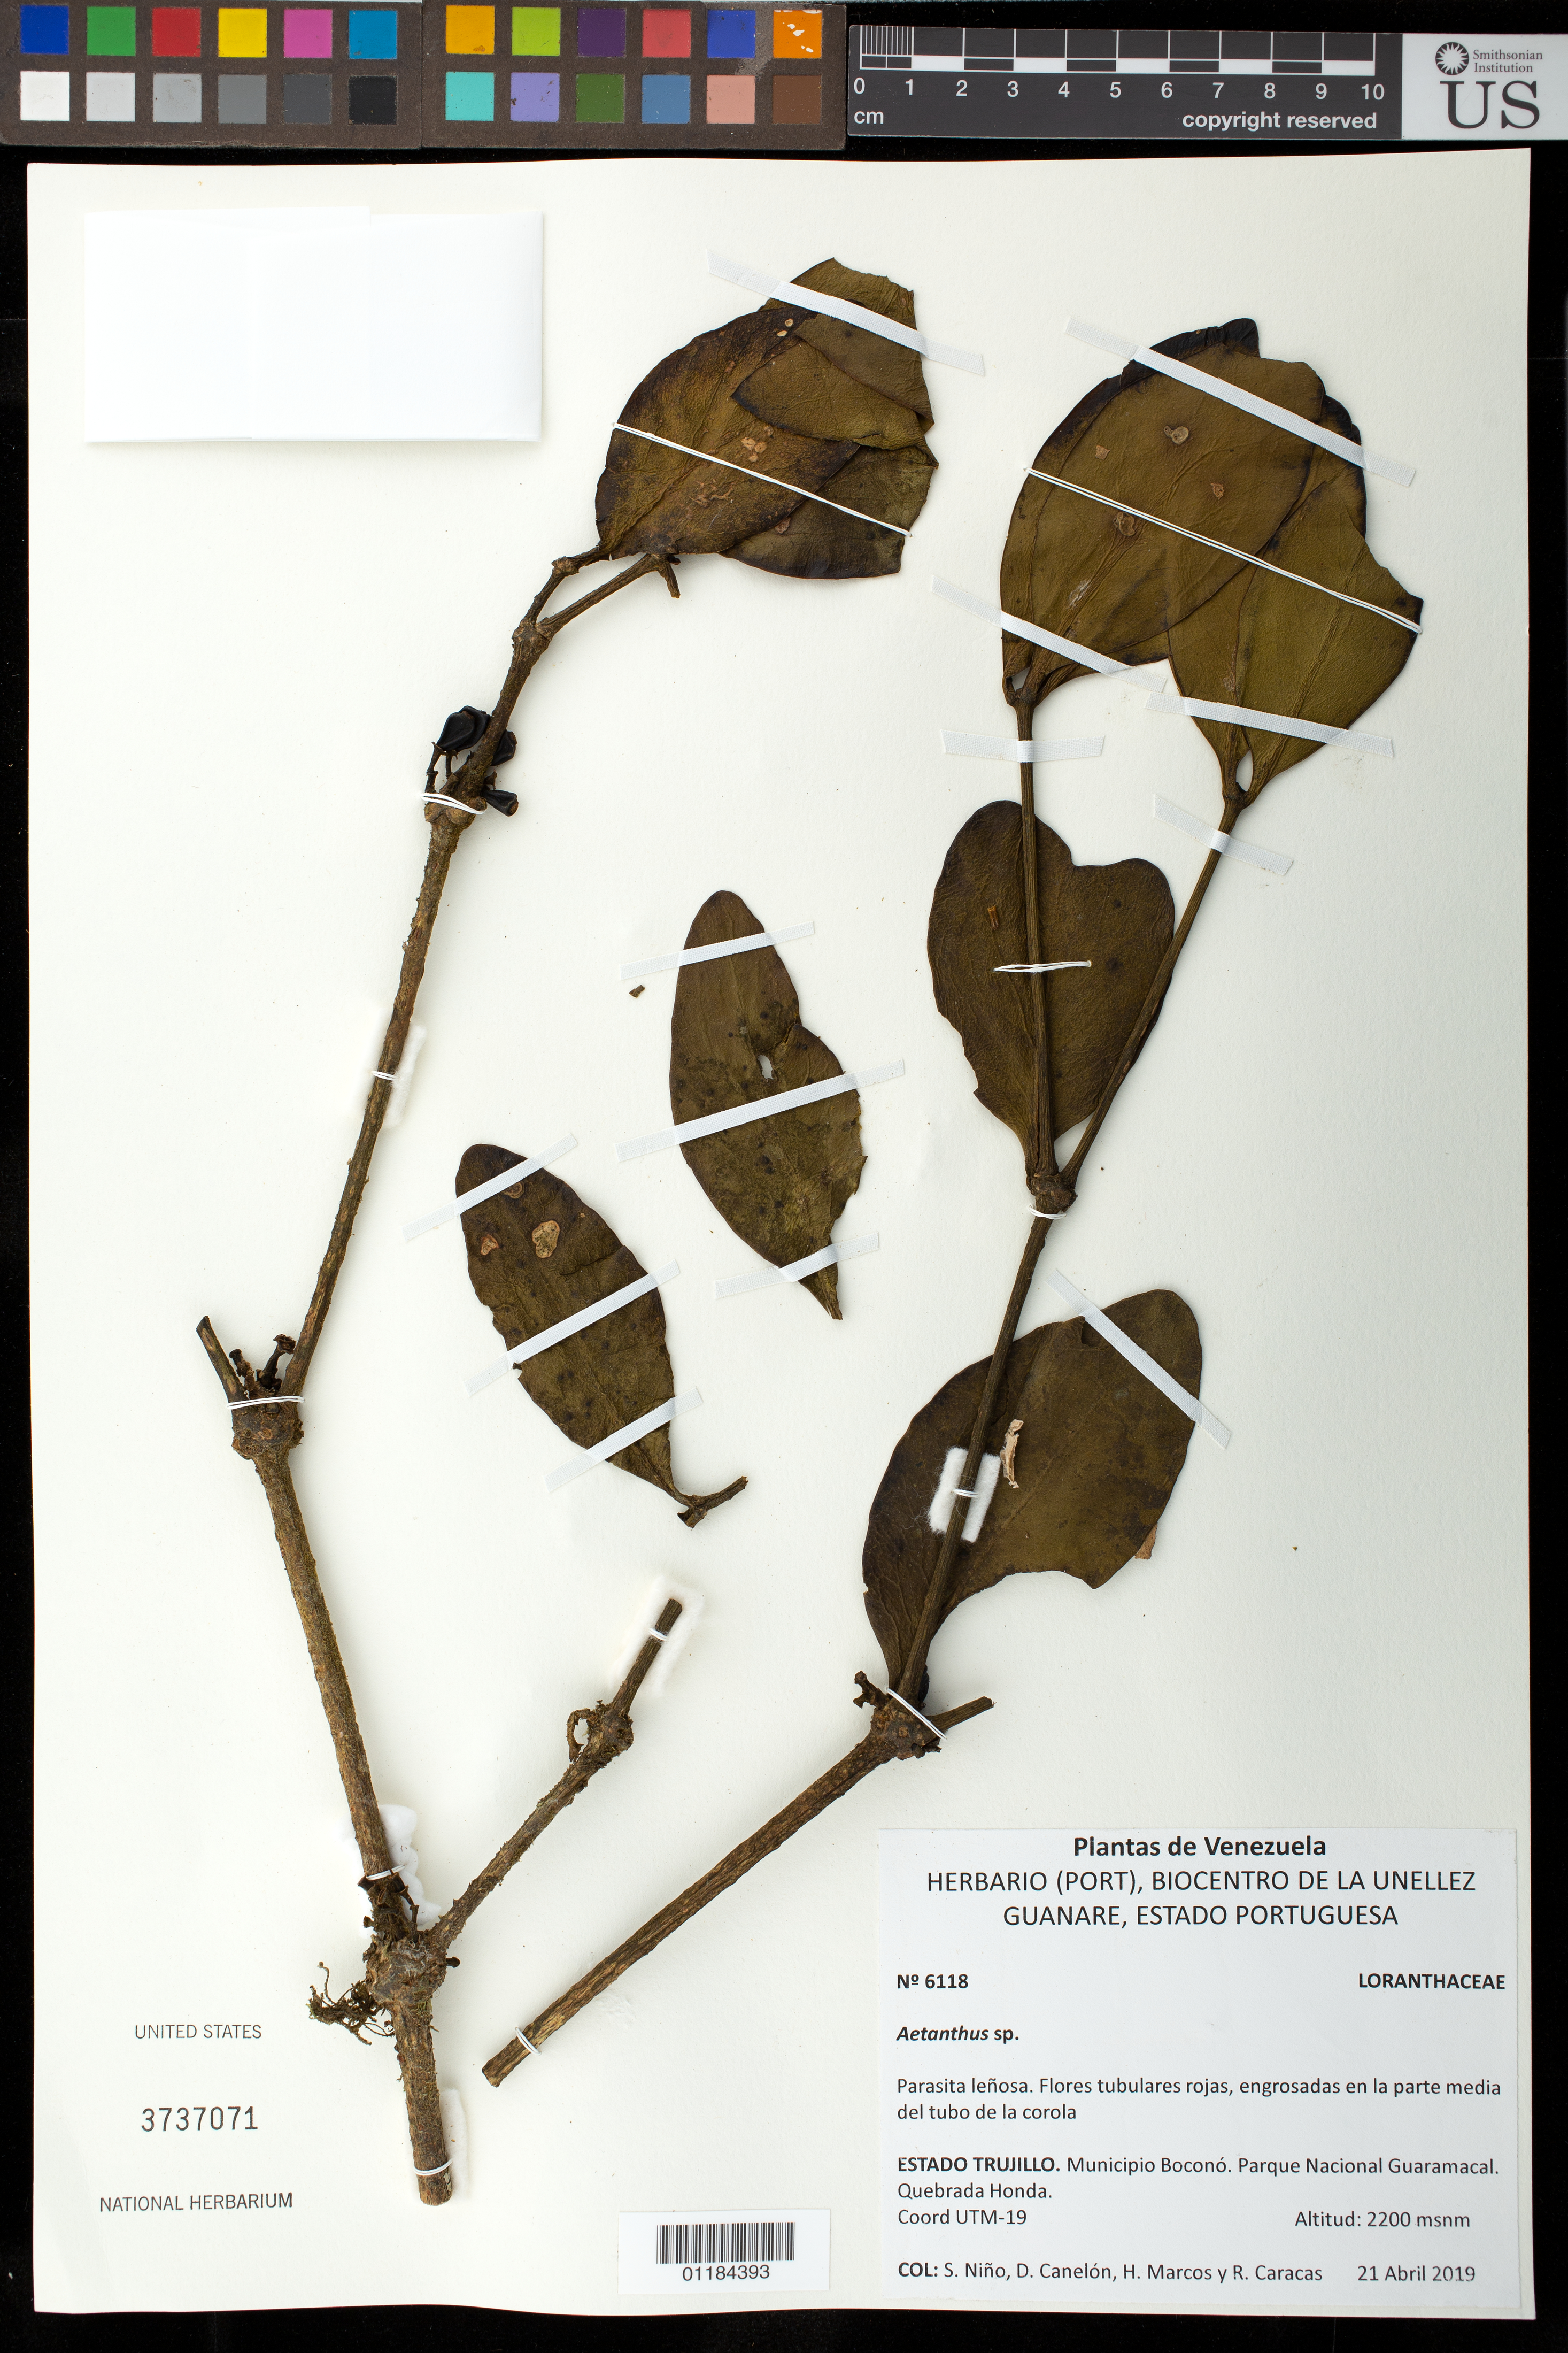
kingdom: Plantae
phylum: Tracheophyta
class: Magnoliopsida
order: Santalales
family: Loranthaceae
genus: Aetanthus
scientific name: Aetanthus sp.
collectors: S. M. Niño, D. Canelón, H. Marcos & R. Caracas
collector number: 6118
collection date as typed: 21 Abril 2019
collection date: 2019-04-21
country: Venezuela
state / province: Trujillo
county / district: Boconó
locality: Parque Nacional Guaramacal. Quebrada Honda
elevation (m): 2200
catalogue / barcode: US 3737071